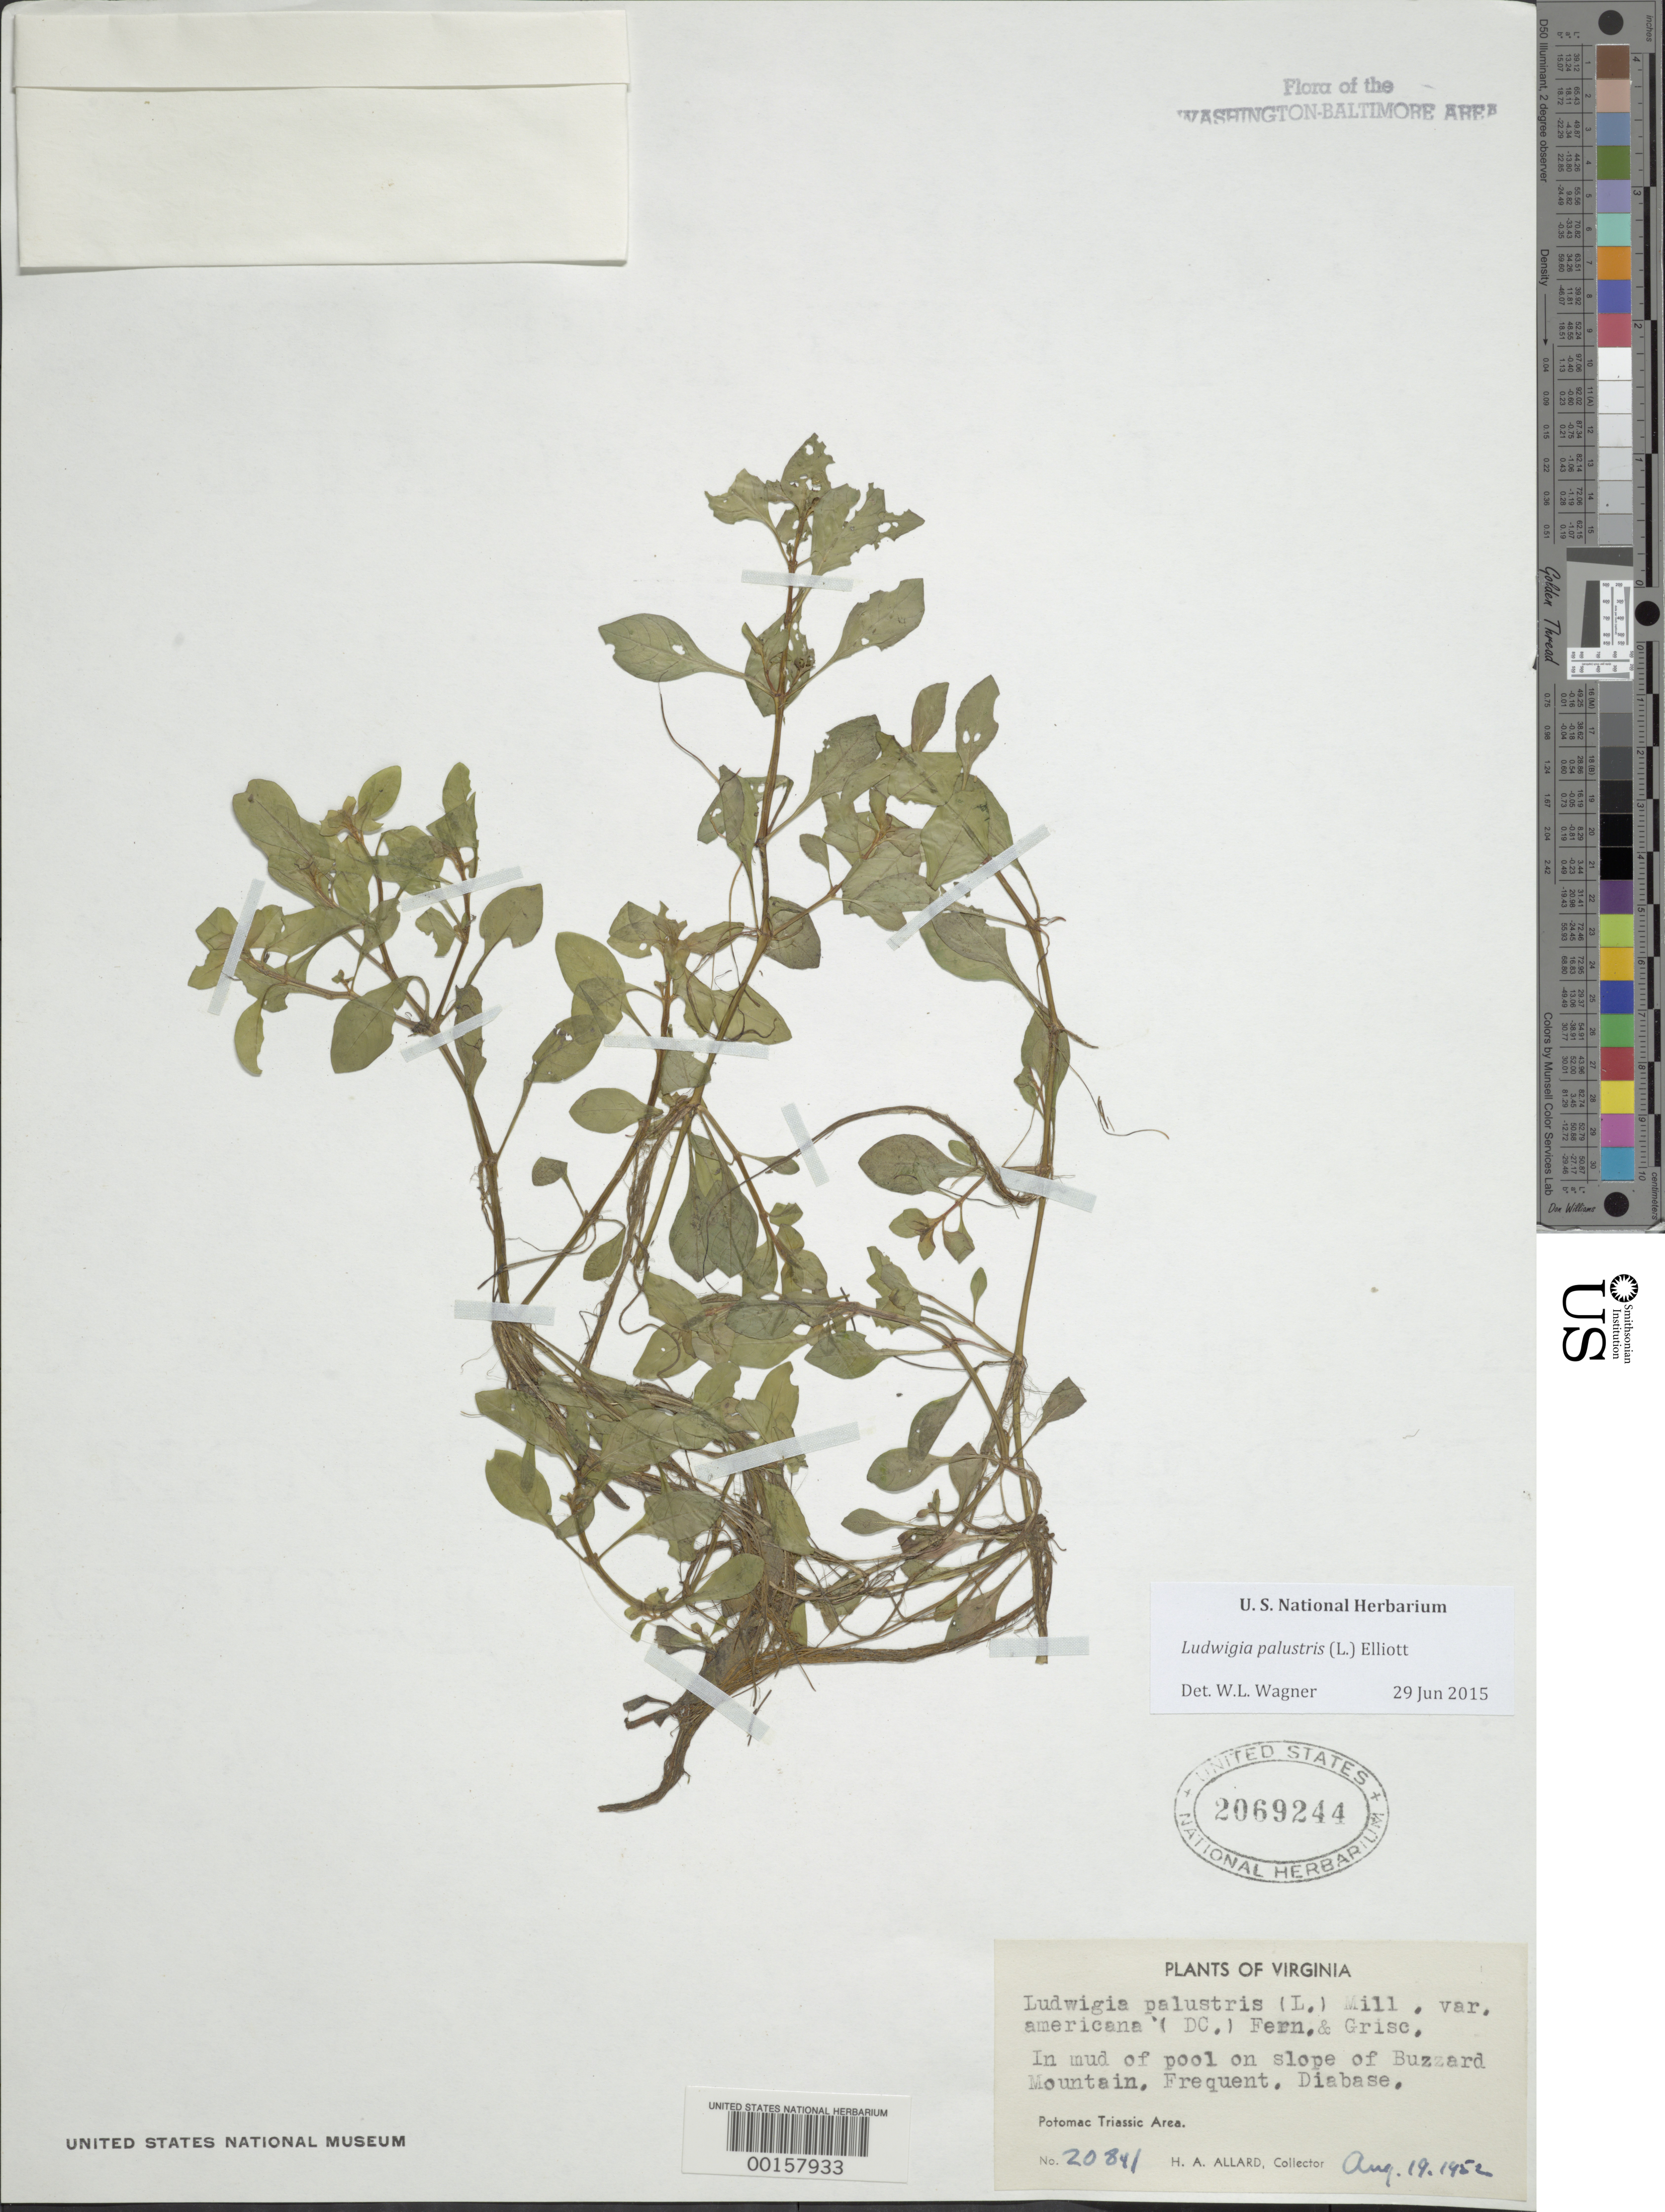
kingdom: Plantae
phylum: Tracheophyta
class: Magnoliopsida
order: Myrtales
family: Onagraceae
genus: Ludwigia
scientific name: Ludwigia palustris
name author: (L.) Elliott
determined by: Wagner, W. L., (BOT), Smithsonian Institution - National Museum of Natural History (UNITED STATES)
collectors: H. A. Allard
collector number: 20841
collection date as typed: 19 Aug 1952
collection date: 1952-08-19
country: United States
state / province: Virginia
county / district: Culpeper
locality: Buzzard Mountain, Potomac Triassic area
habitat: In mud pool on slope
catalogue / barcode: US 2069244